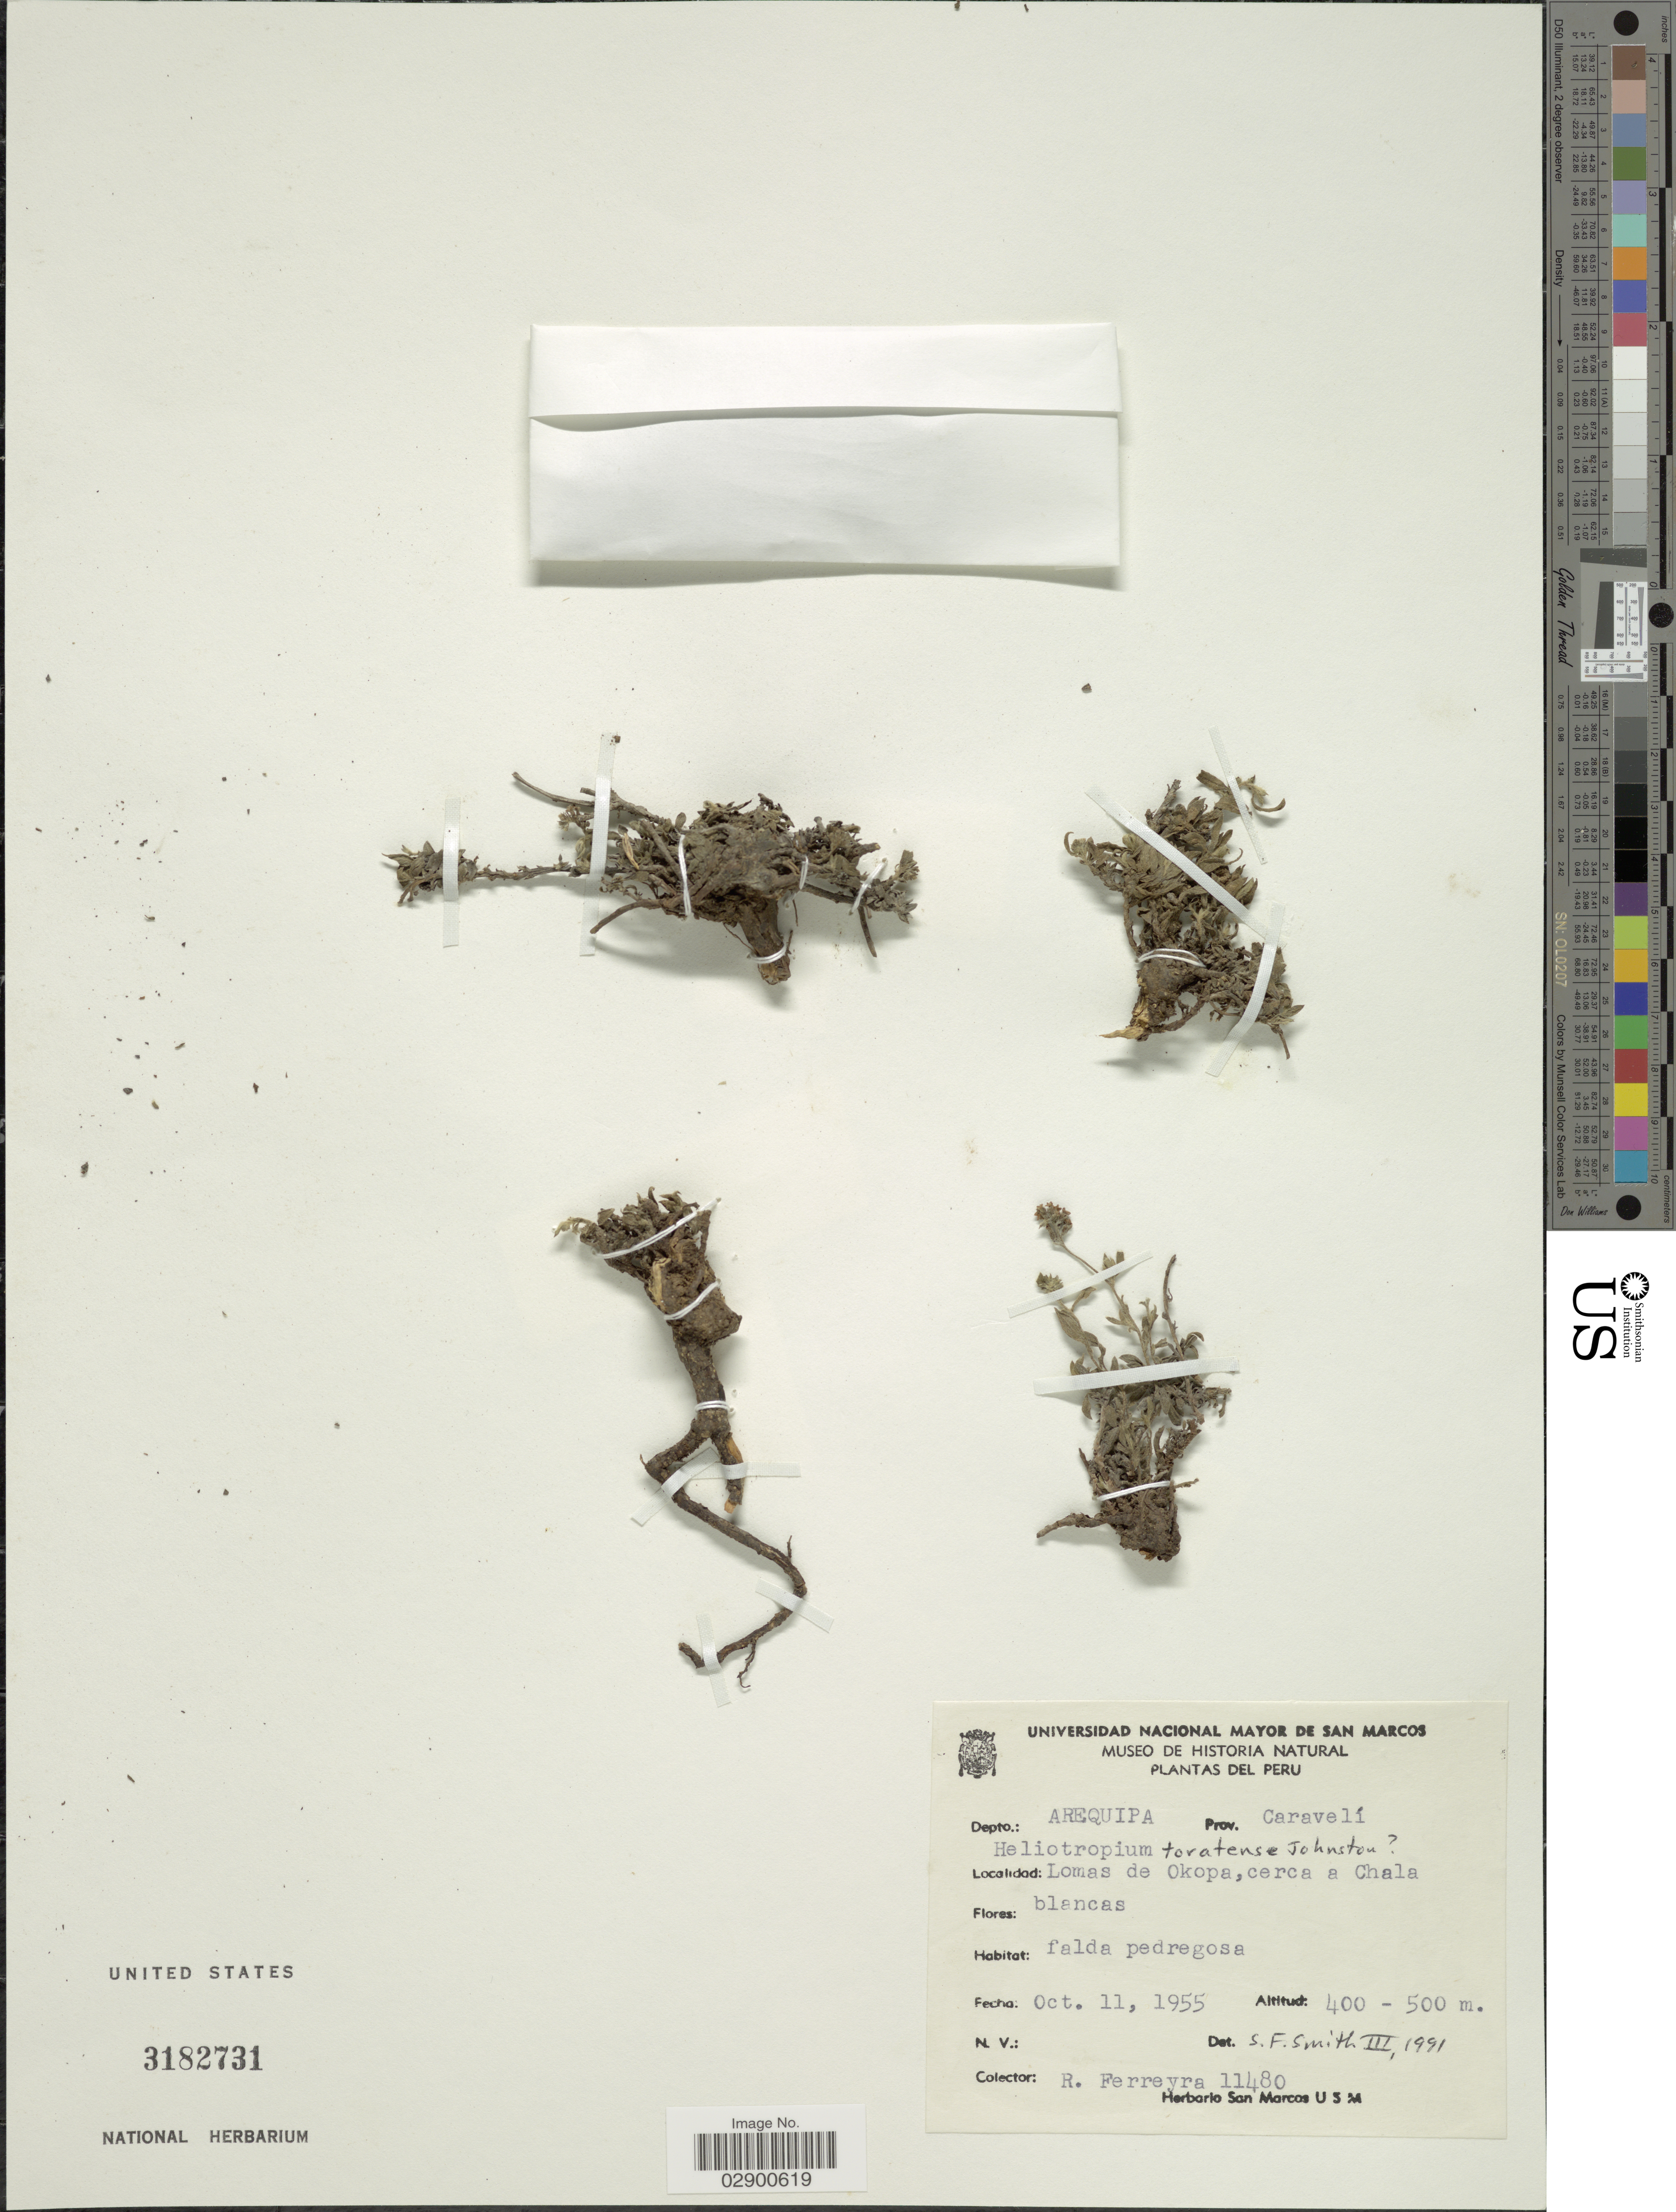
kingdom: Plantae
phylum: Tracheophyta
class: Magnoliopsida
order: Boraginales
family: Heliotropiaceae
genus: Heliotropium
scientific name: Heliotropium toratense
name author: I.M. Johnst.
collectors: R. A. Ferreyra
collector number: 11480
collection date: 1955-10-11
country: Peru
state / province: Arequipa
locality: Depto.: Arequipa. Prov. Caravelí. Lomas de Okopa, cerca a Chala.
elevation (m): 400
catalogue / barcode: US 3182731